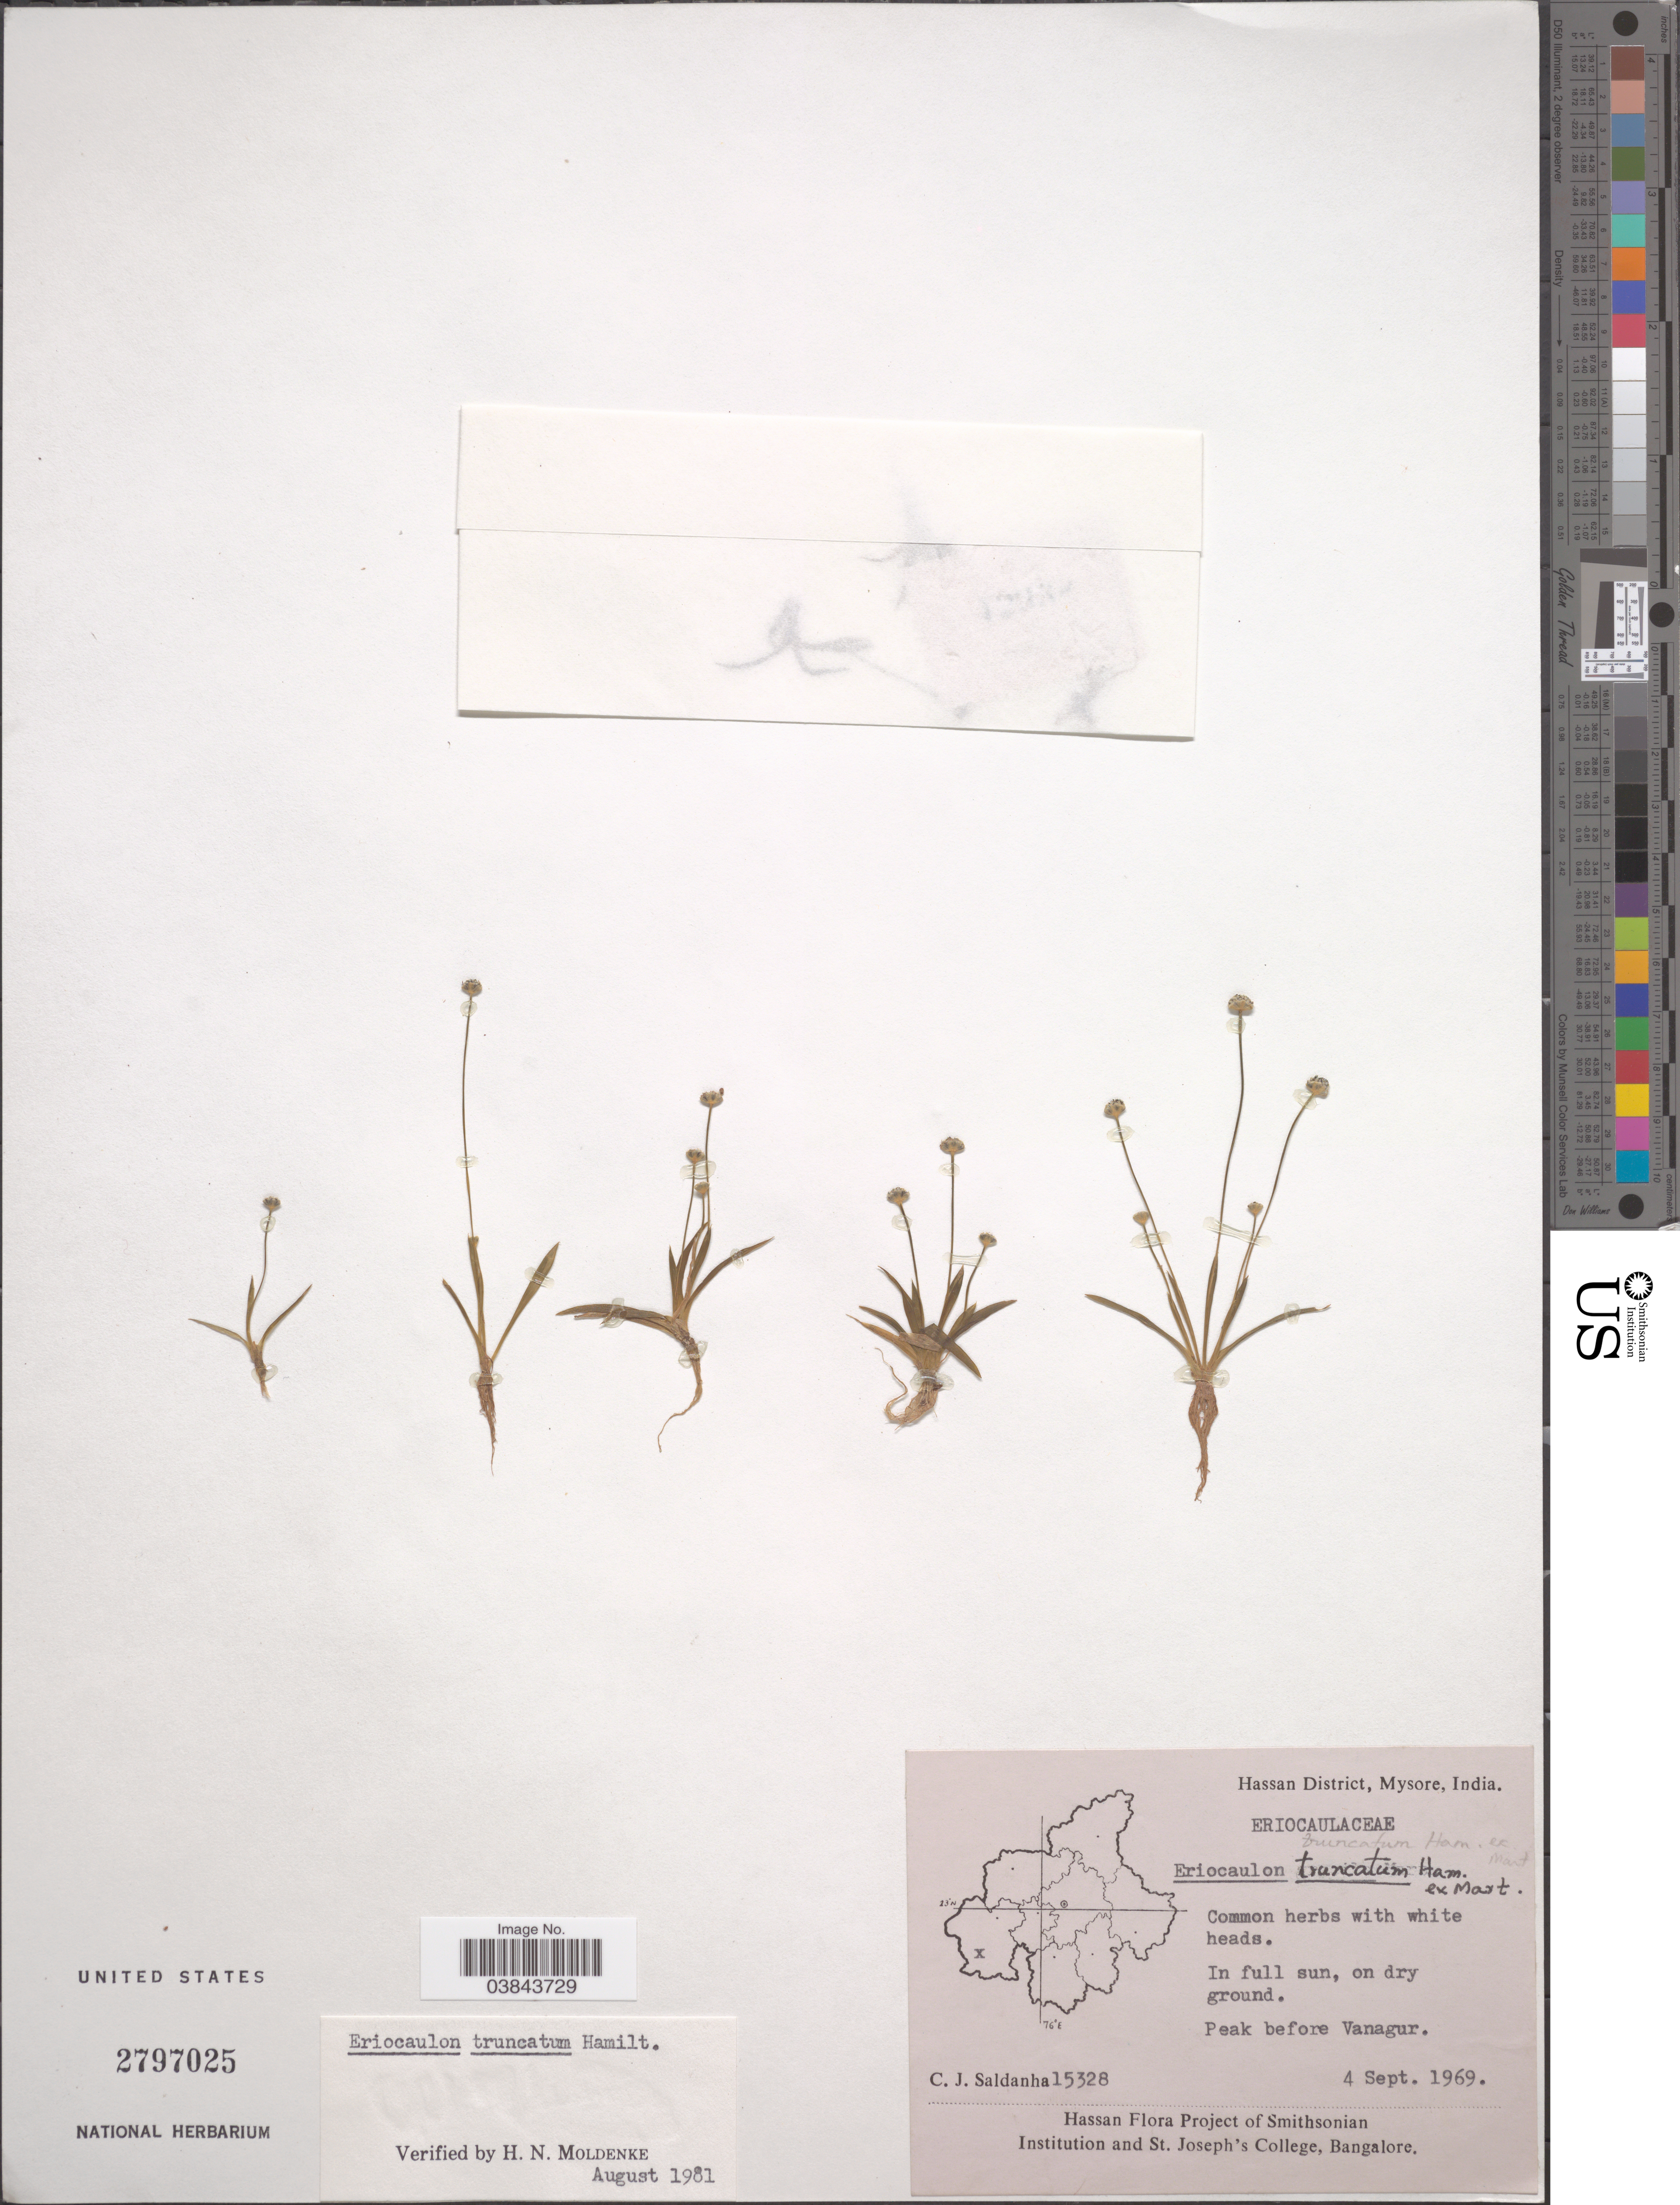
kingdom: Plantae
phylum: Tracheophyta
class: Liliopsida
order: Poales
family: Eriocaulaceae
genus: Eriocaulon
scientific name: Eriocaulon truncatum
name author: Buch.-Ham. ex Mart.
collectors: C. J. Saldanha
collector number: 15328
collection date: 1969-09-04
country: India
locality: Hassan District, Mysore. Peak before Vanagur.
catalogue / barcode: US 2797025